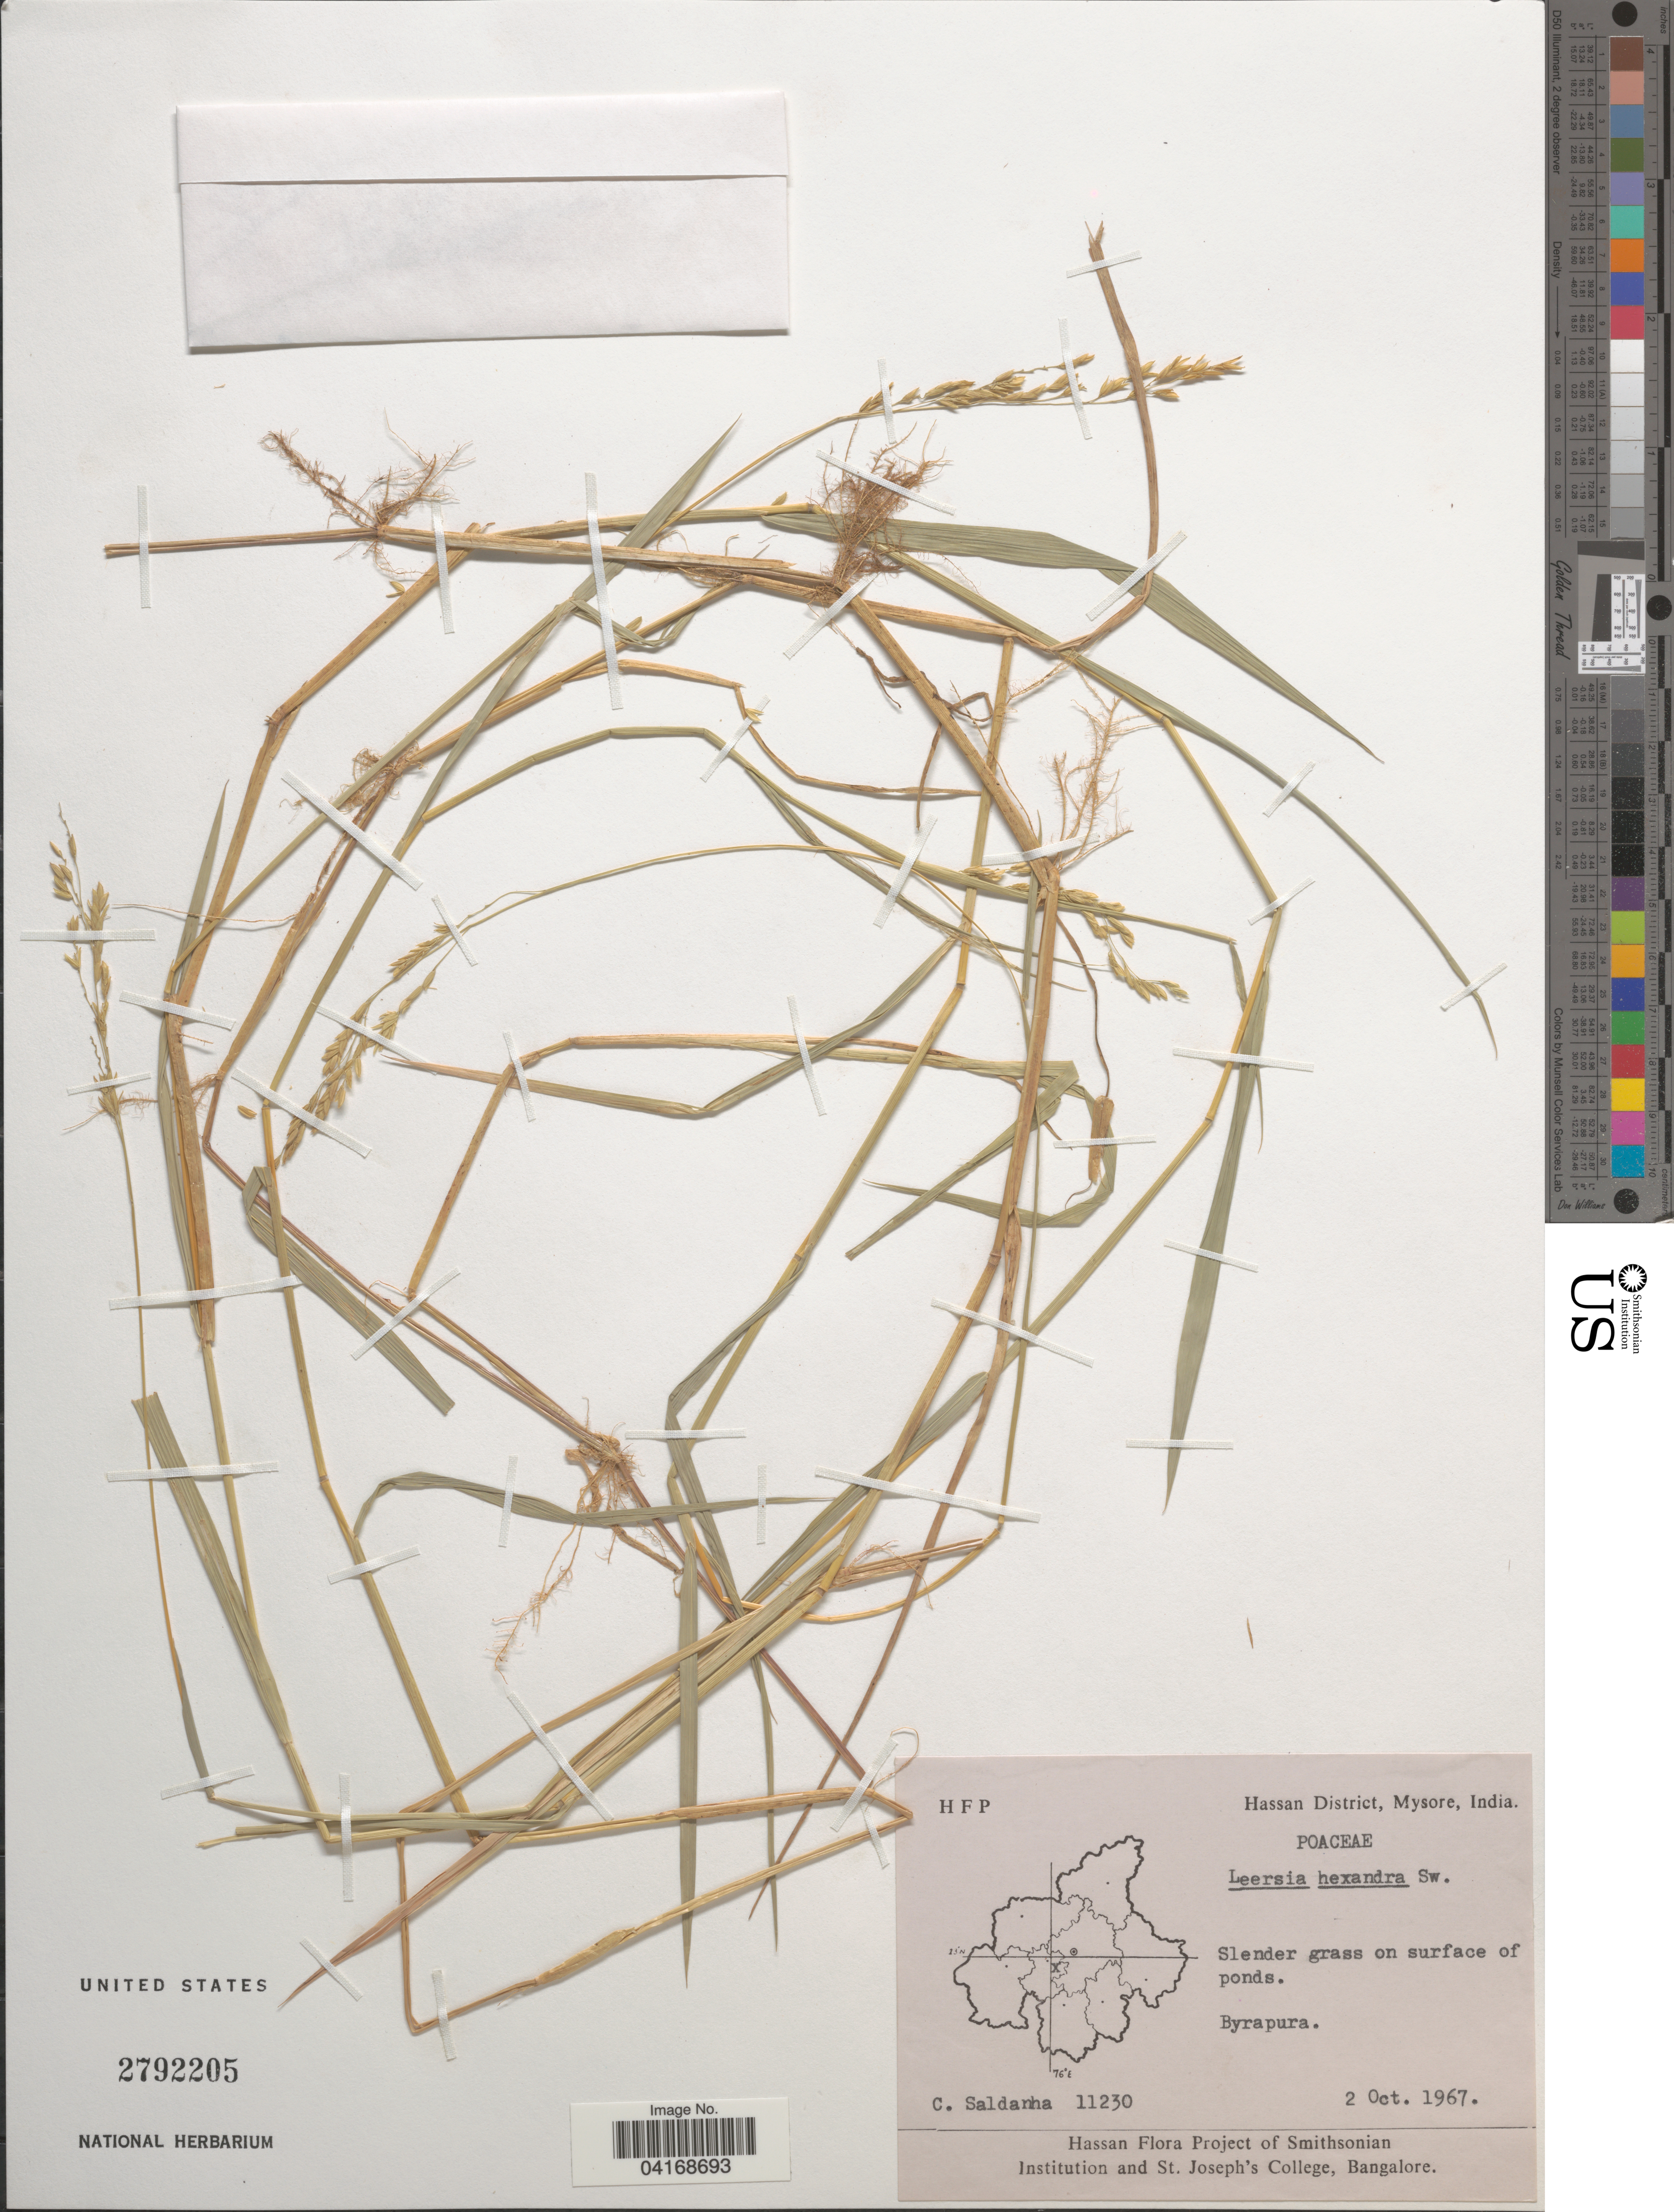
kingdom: Plantae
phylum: Tracheophyta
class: Liliopsida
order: Poales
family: Poaceae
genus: Leersia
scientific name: Leersia hexandra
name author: Sw.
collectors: C. Saldanha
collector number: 11230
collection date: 1967-10-02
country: India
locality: Hassan District, Mysore. Byrapura.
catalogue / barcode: US 2792205